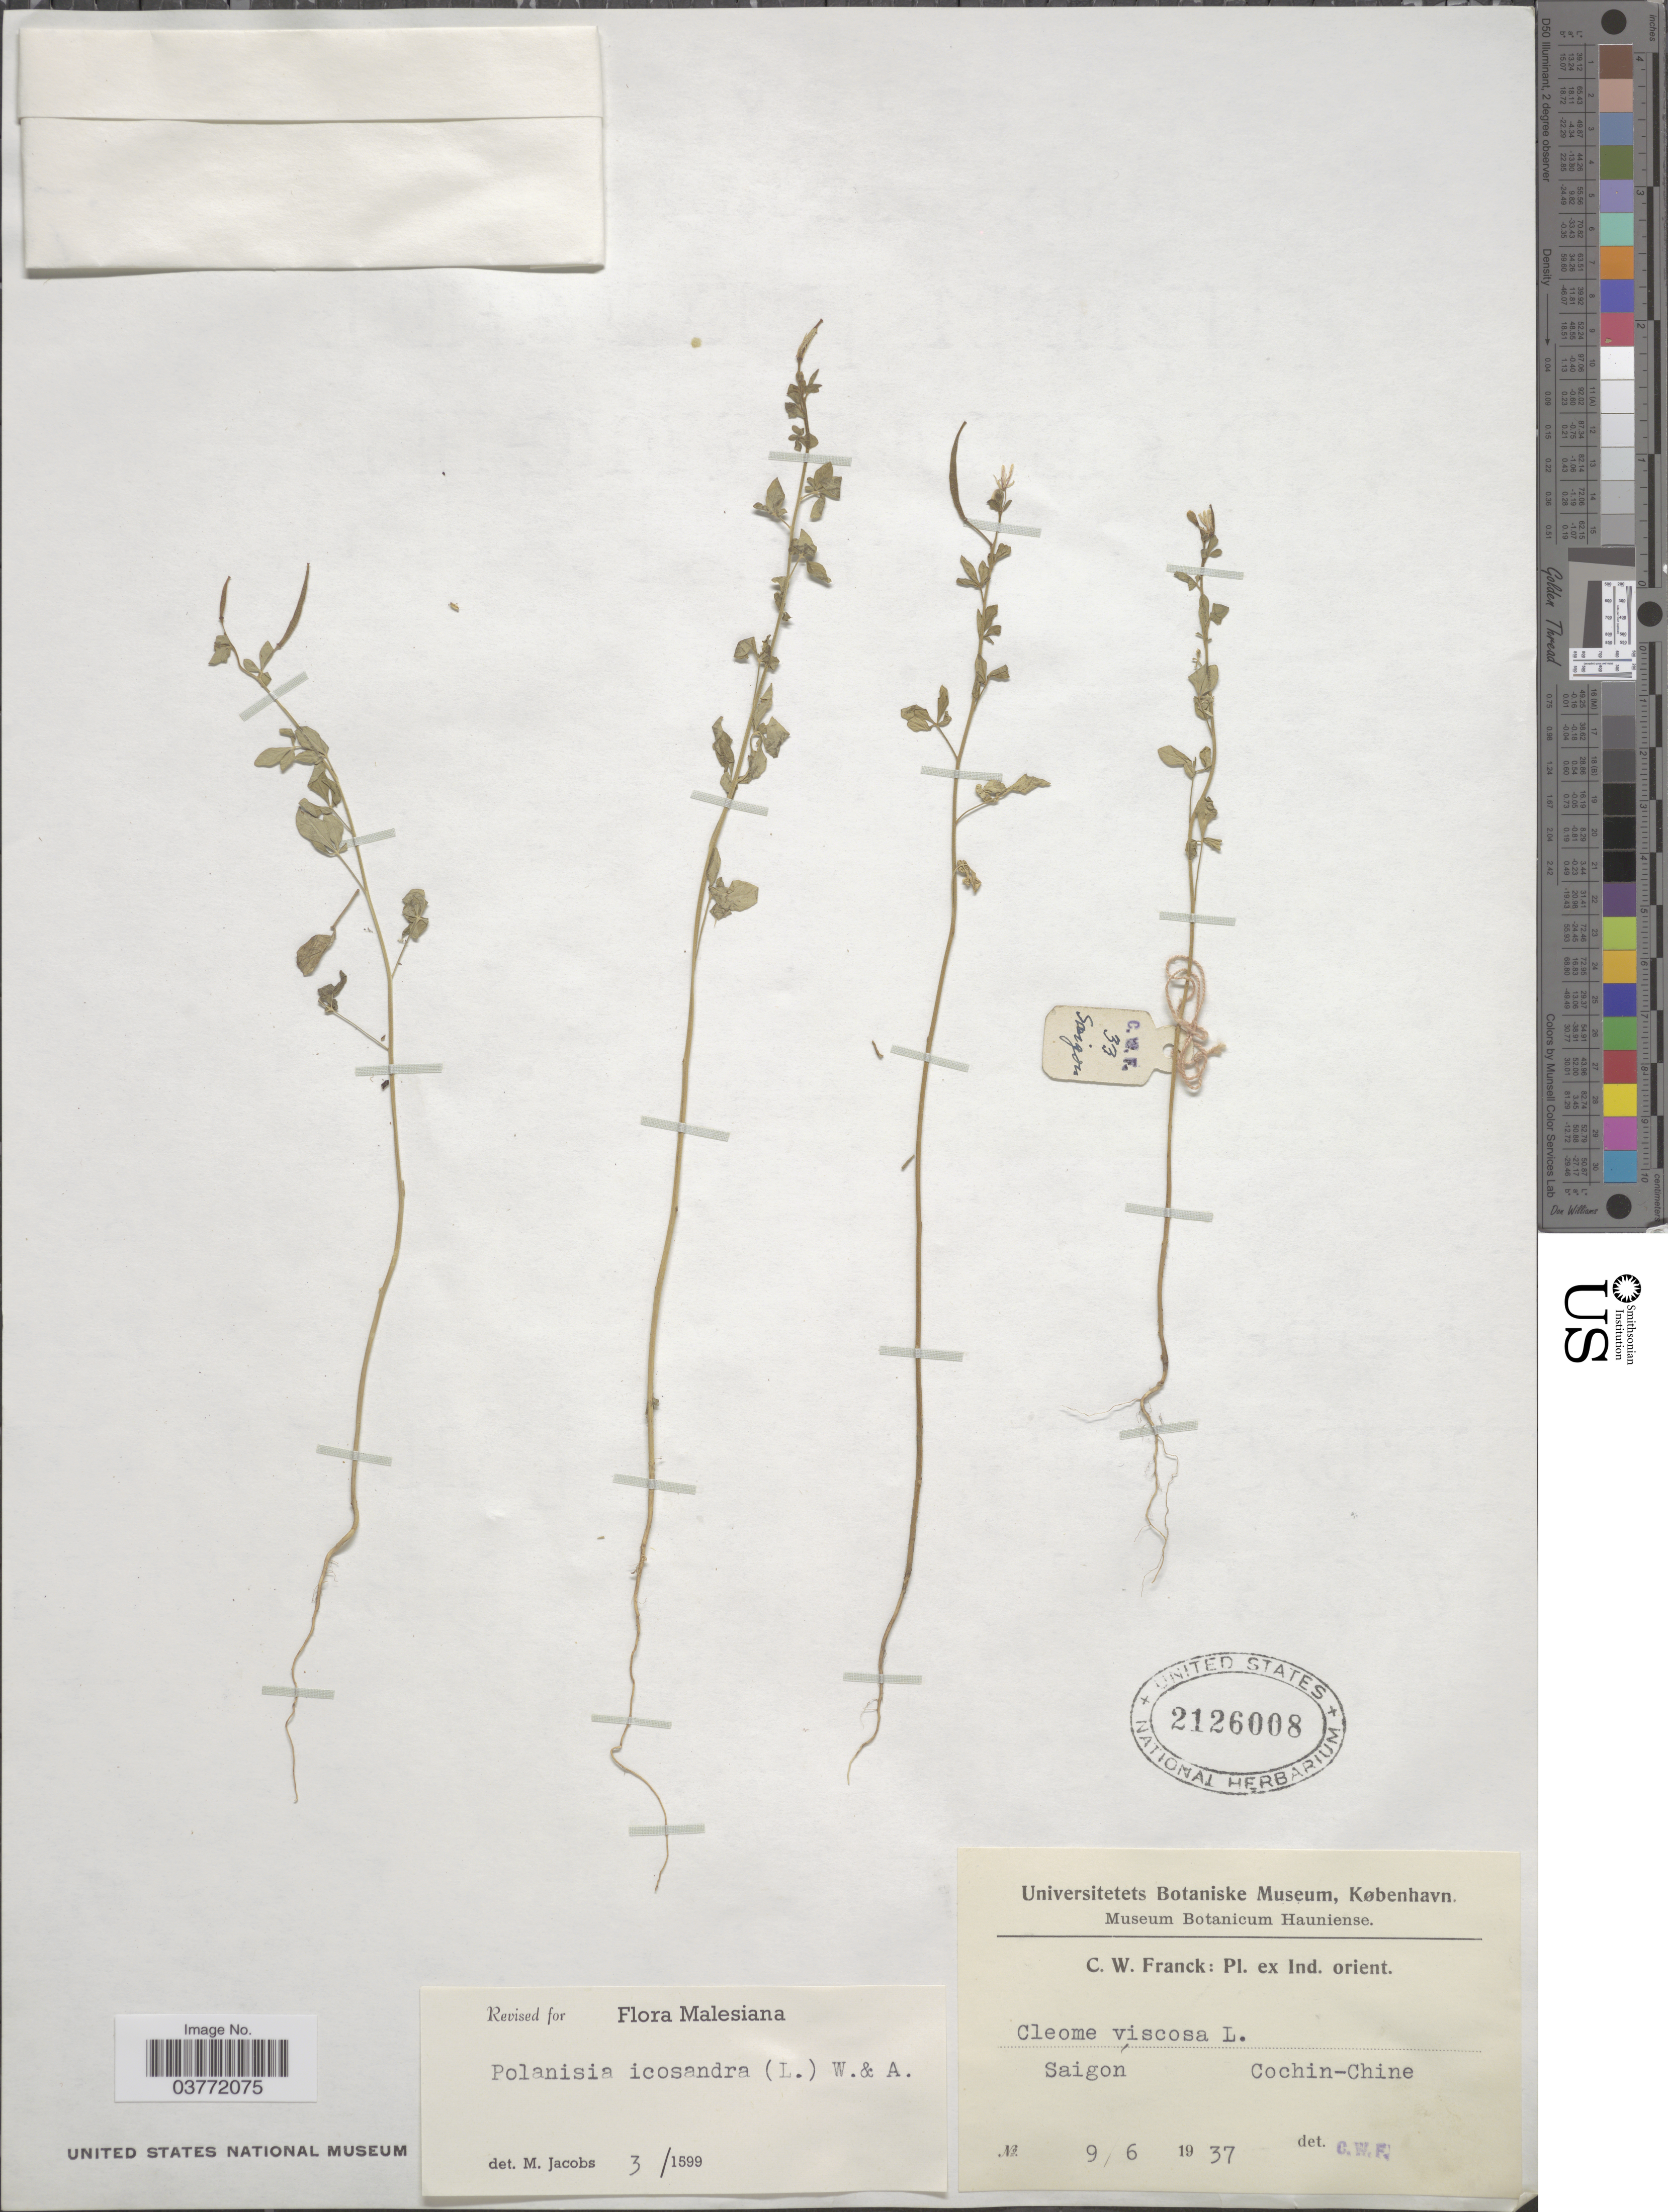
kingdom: Plantae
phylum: Tracheophyta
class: Magnoliopsida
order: Brassicales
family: Cleomaceae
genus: Arivela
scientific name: Arivela viscosa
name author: (L.) Raf.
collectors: C. Franck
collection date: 1937-06-09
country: Vietnam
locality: Ex Ind. orient. Saigon Cochin-Chine.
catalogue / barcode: US 2126008